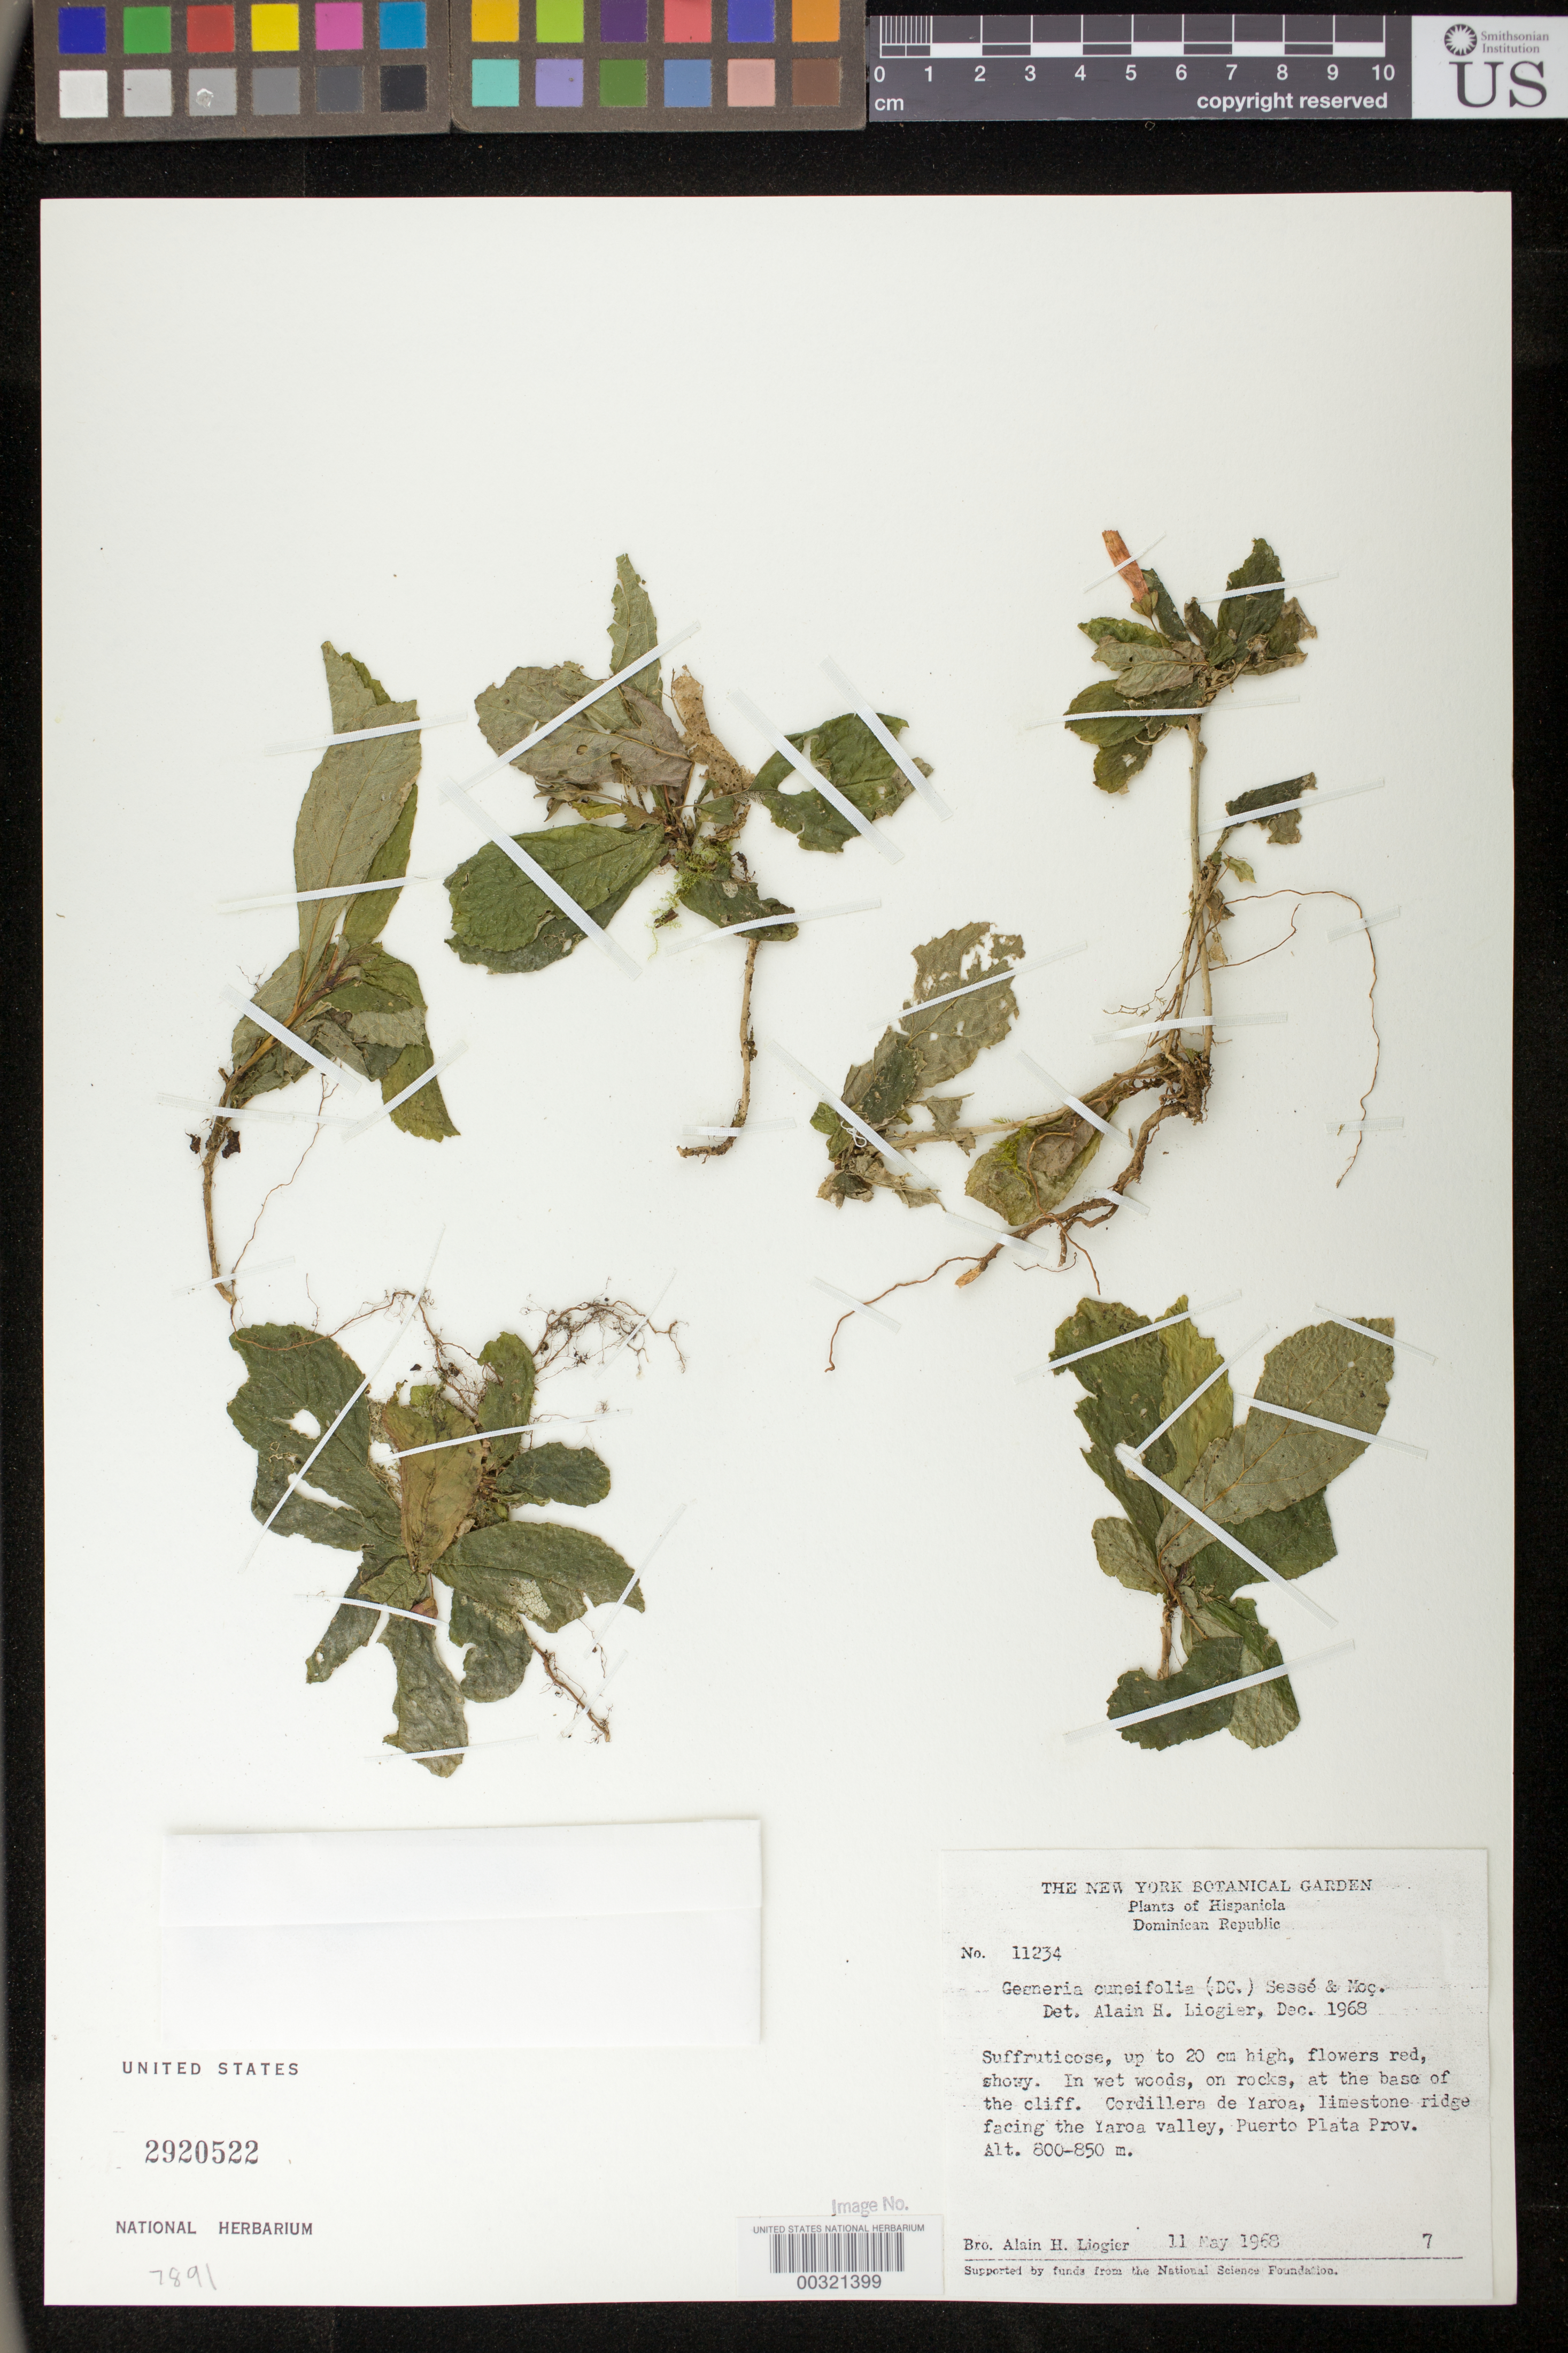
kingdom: Plantae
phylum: Tracheophyta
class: Magnoliopsida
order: Lamiales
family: Gesneriaceae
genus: Gesneria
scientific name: Gesneria reticulata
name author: (Griseb.) Urb.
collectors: A. H. Liogier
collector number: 11234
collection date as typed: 11 May 1968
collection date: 1968-05-11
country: Dominican Republic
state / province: Puerto Plata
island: Hispaniola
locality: Cordillera de Yaroa, facing Yaroa Valley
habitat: Limestone ridge; In wet woods, on rocks, at base of cliff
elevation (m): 800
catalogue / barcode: US 2920522